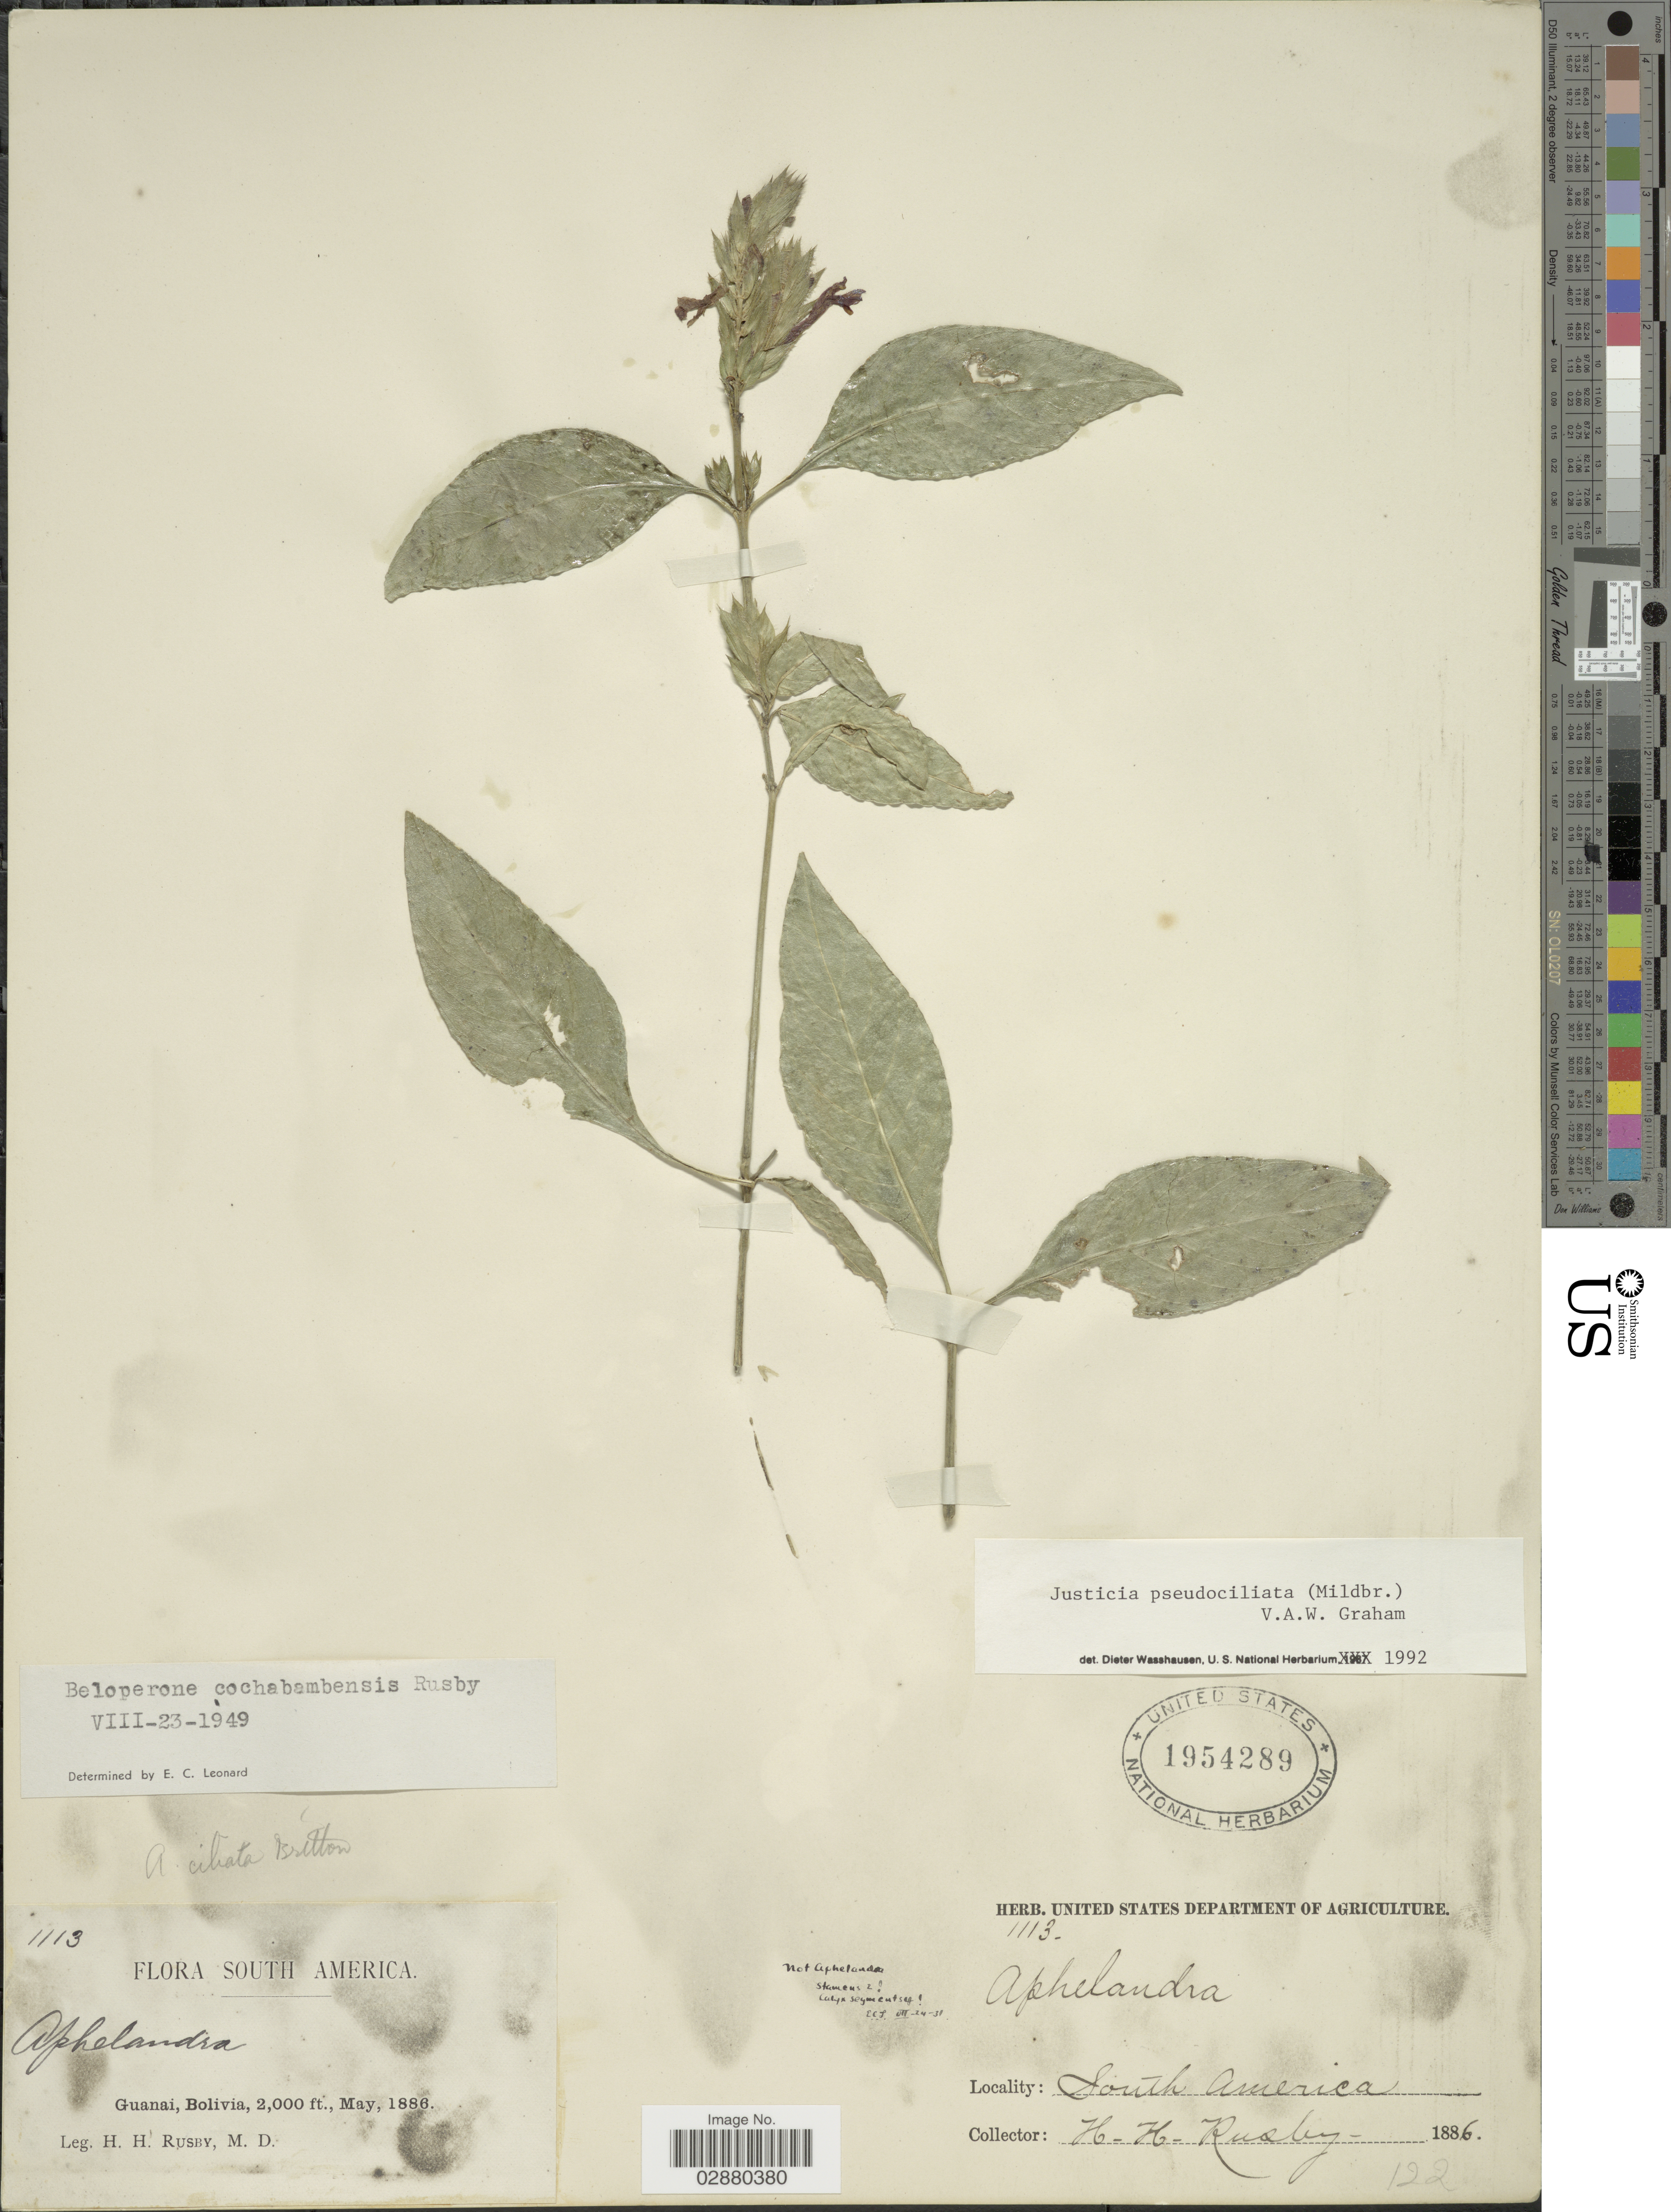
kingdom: Plantae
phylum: Tracheophyta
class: Magnoliopsida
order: Lamiales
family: Acanthaceae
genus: Justicia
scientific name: Justicia ramulosa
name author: (Morong) V.A.W. Graham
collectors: H. H. Rusby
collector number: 1113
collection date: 1886-05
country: Bolivia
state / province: La Páz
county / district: Larecaja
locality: Guanay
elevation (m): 610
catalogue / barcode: US 1954289